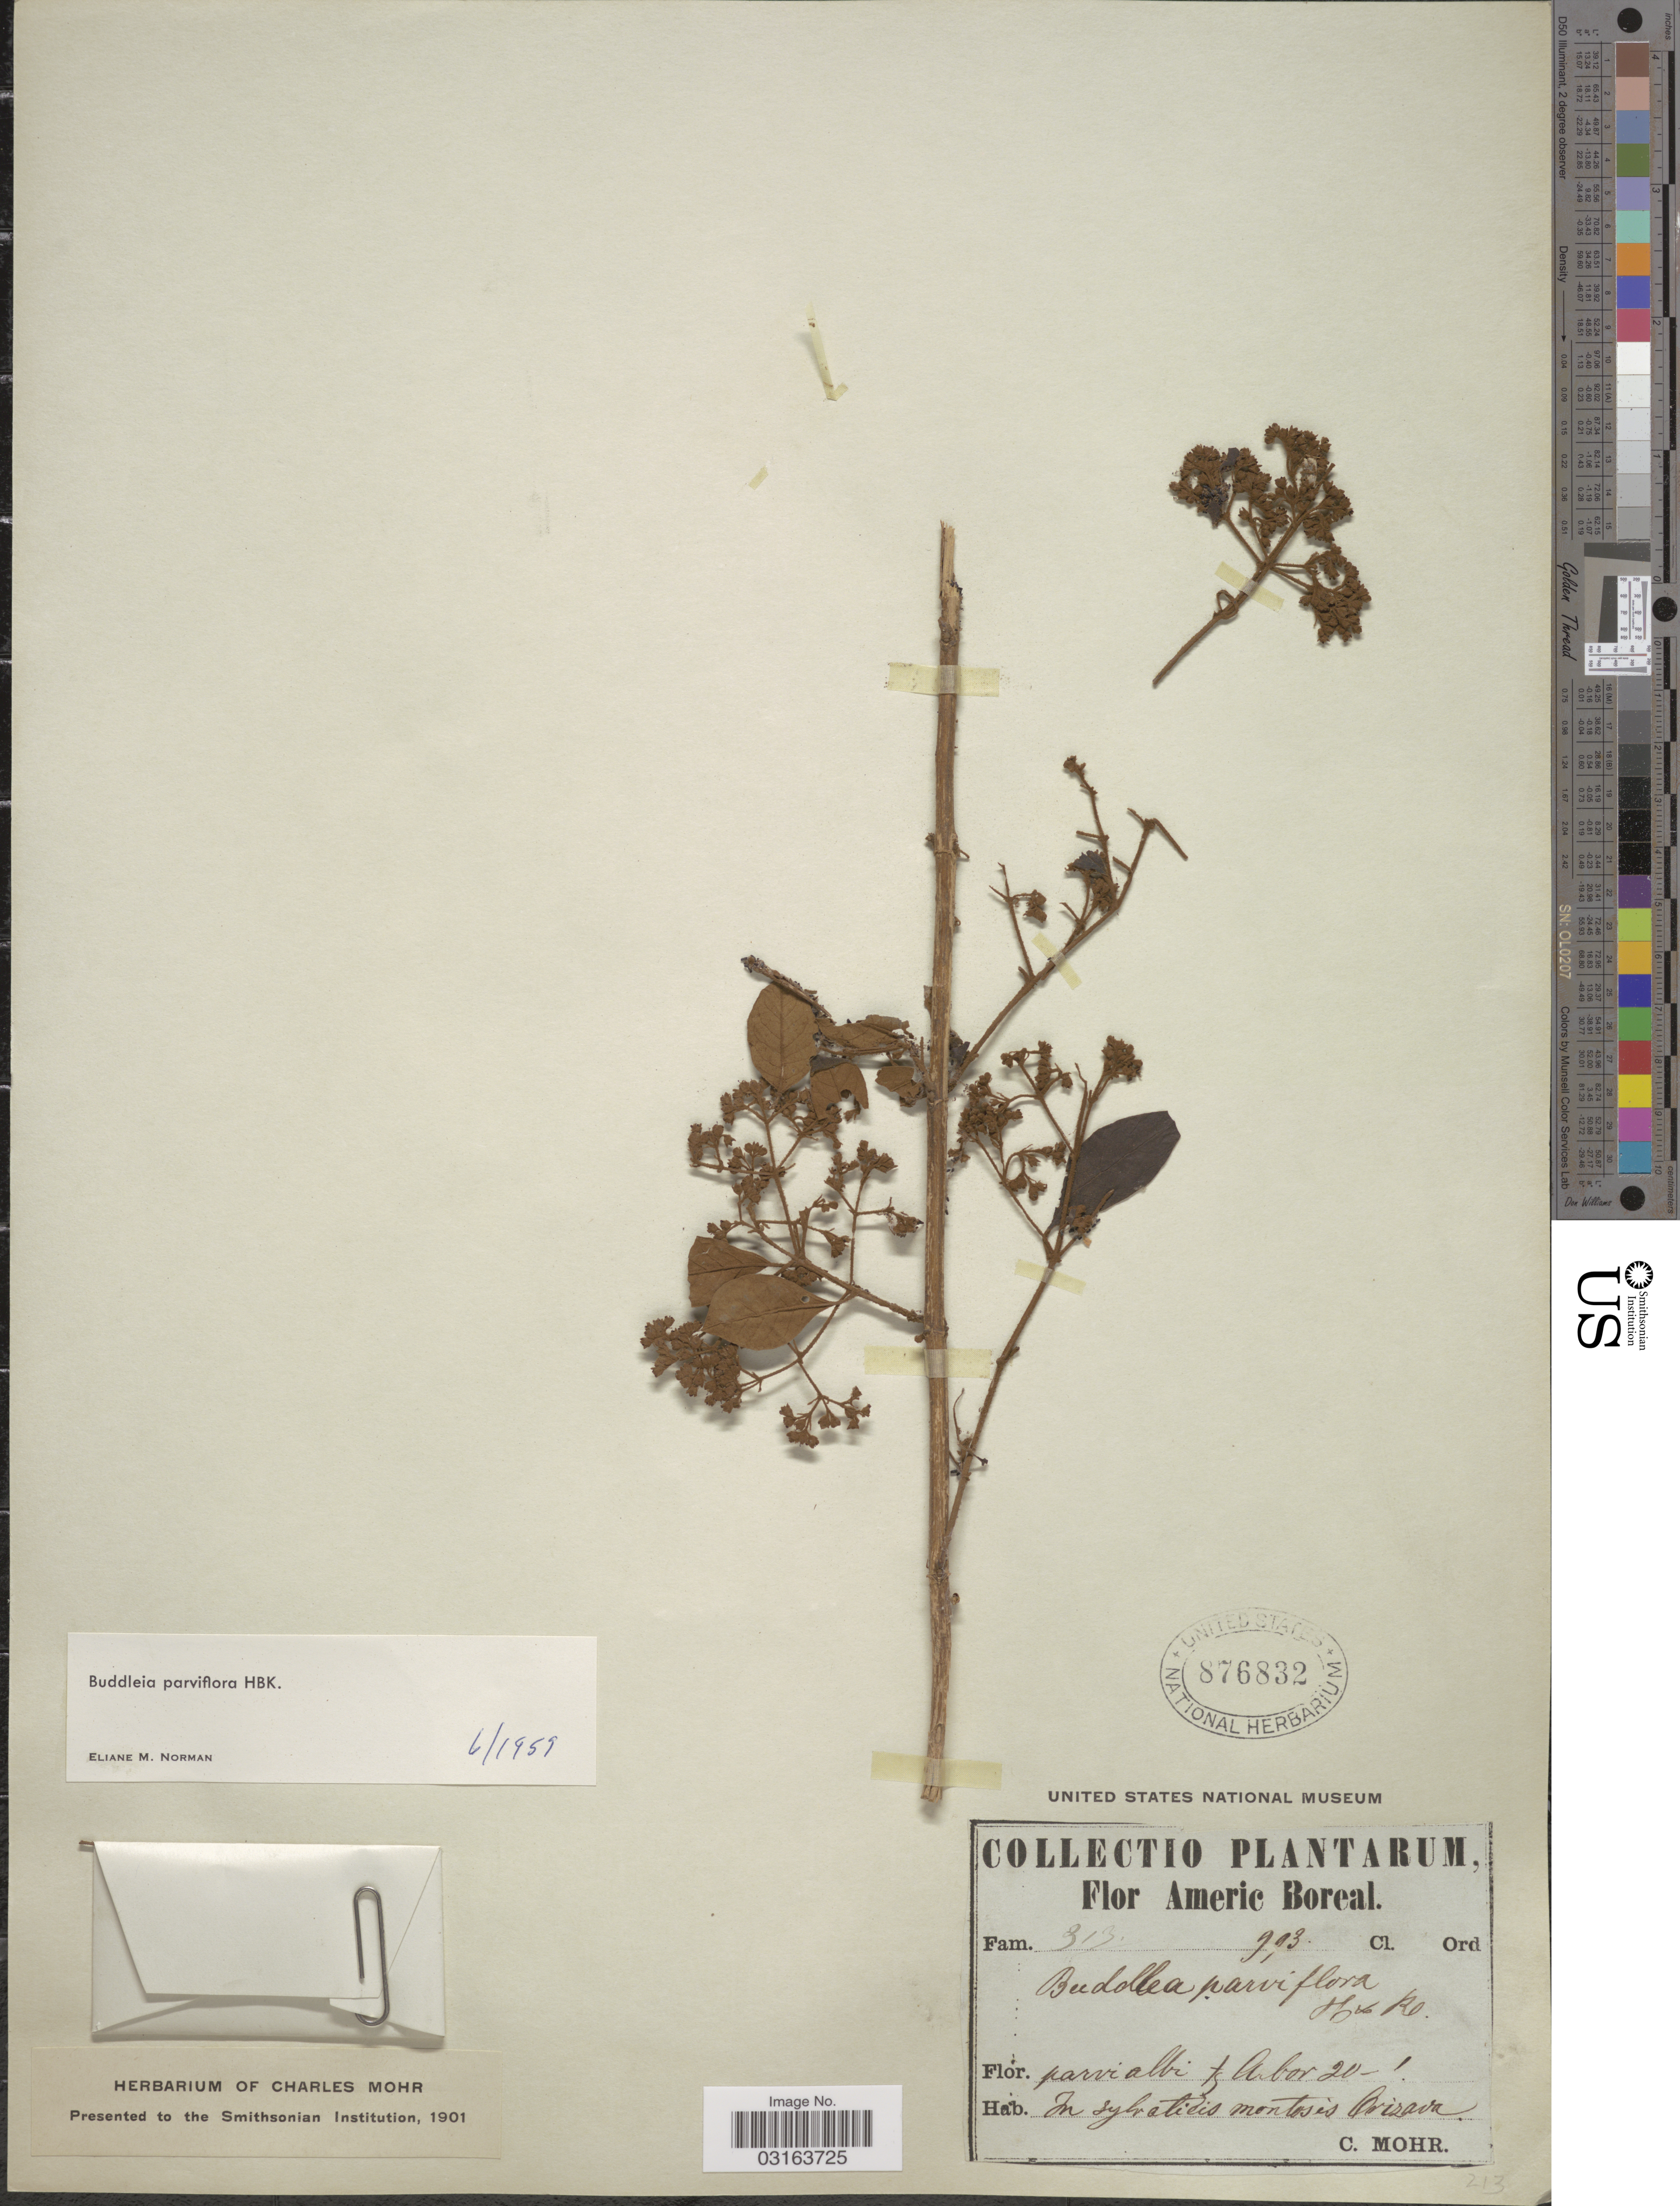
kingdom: Plantae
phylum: Tracheophyta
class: Magnoliopsida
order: Lamiales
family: Scrophulariaceae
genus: Buddleja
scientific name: Buddleja parviflora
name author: Kunth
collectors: C. T. Mohr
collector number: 993?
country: Mexico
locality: Americ Boreal. In sylvaticis montosis Orizava.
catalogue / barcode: US 876832